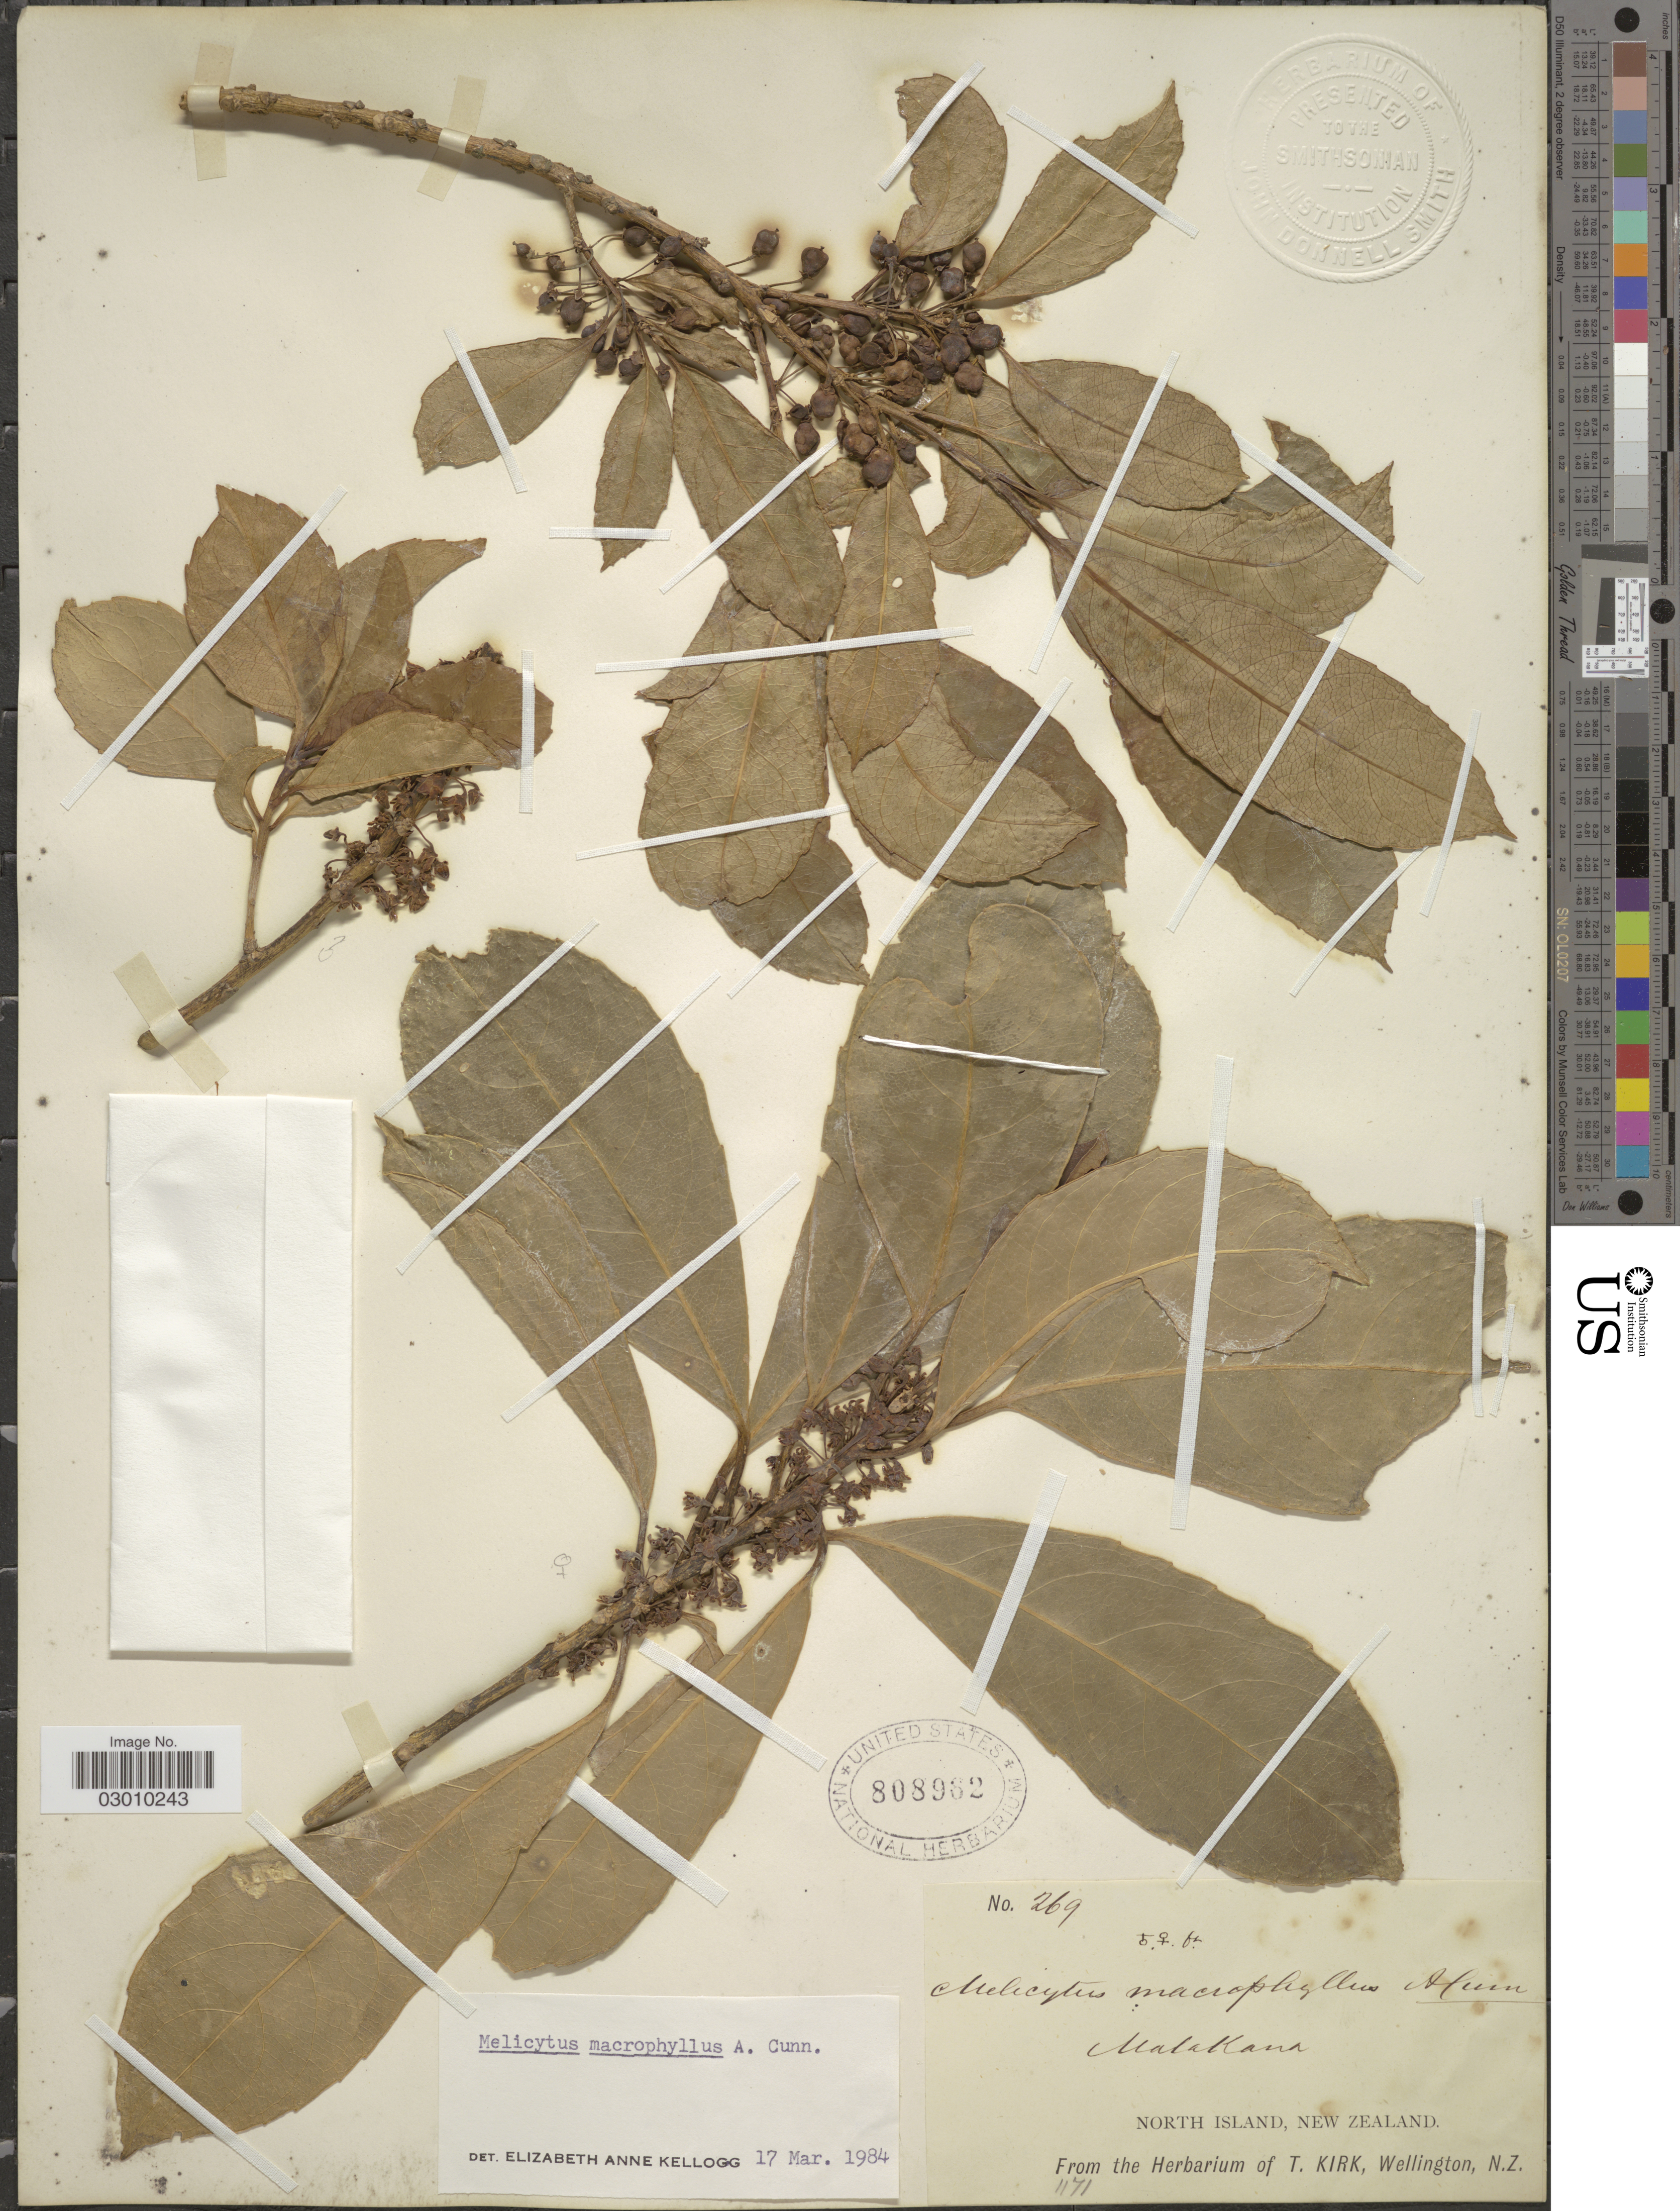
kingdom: Plantae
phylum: Tracheophyta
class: Magnoliopsida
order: Malpighiales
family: Violaceae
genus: Melicytus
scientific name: Melicytus macrophyllus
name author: A. Cunn.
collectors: ex herb. T. Kirk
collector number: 269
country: New Zealand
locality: Malakana. North Island.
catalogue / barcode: US 808962